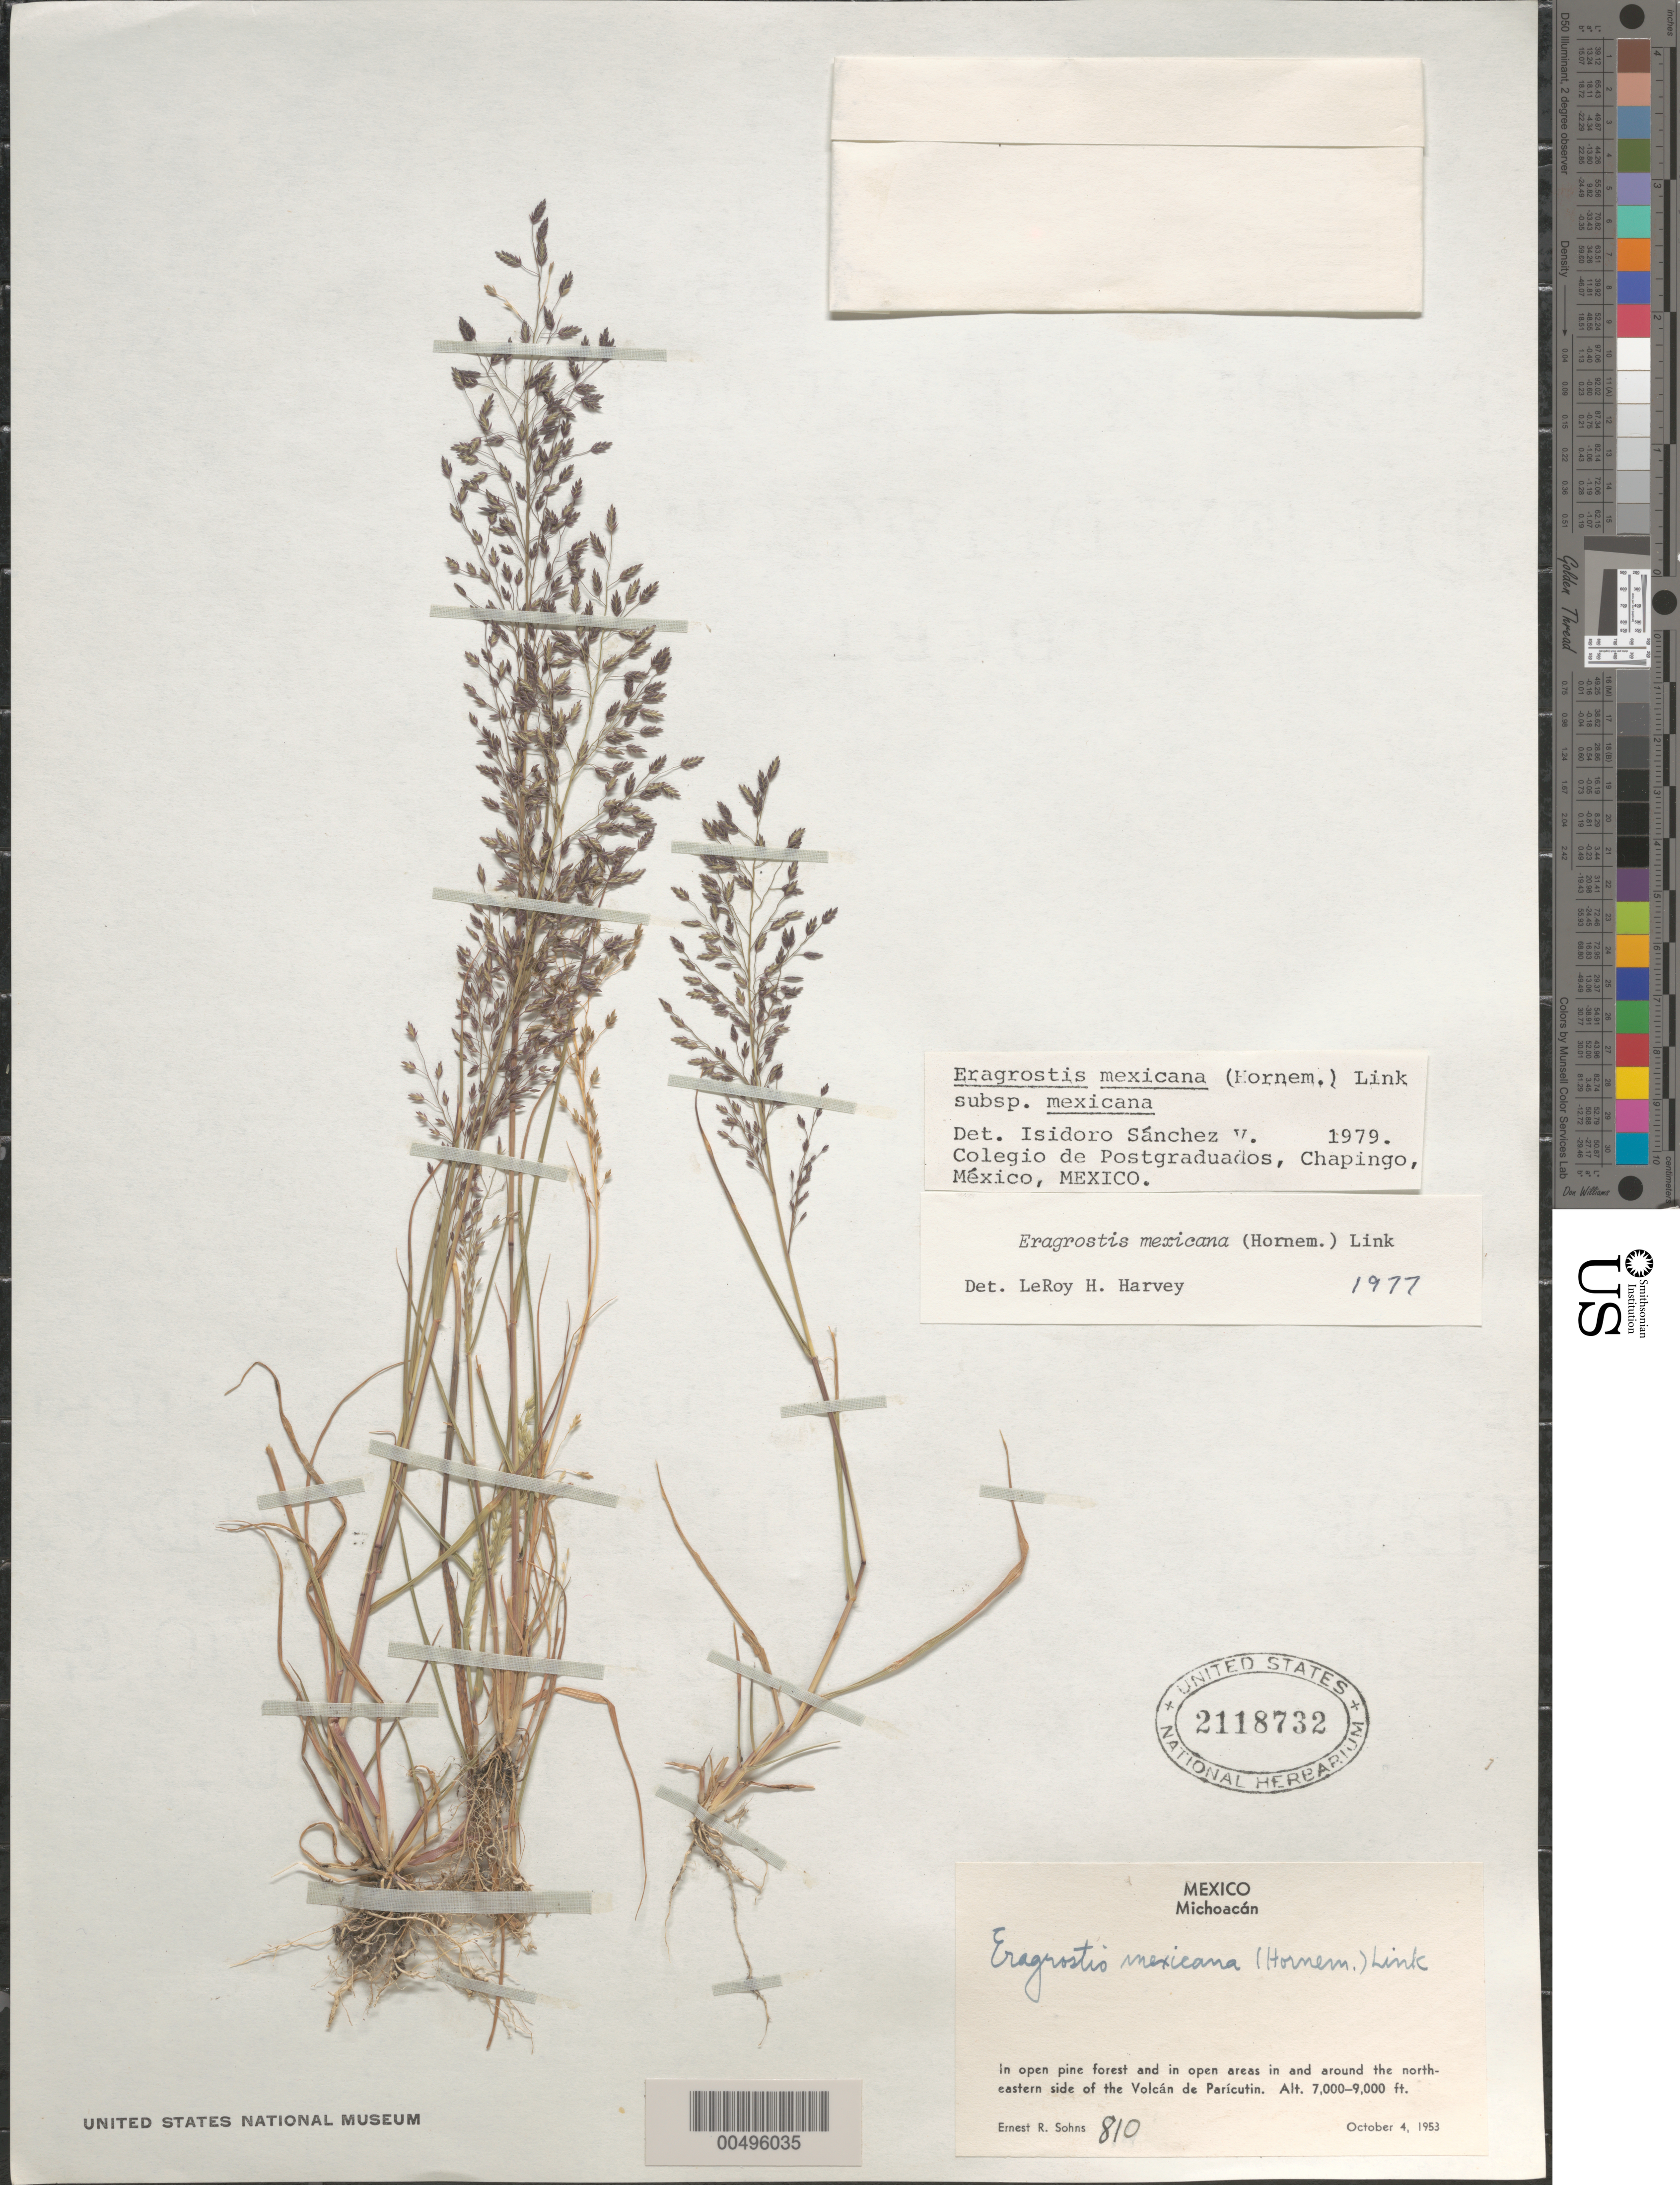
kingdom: Plantae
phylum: Tracheophyta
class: Liliopsida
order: Poales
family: Poaceae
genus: Eragrostis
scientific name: Eragrostis mexicana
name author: (Hornem.) Link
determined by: Sánchez Vega, I. M.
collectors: E. R. Sohns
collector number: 810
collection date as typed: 4 Oct 1953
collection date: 1953-10-04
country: Mexico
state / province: Michoacán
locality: In and around the NE side of the Volcán de Parícutin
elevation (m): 2134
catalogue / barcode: US 2118732